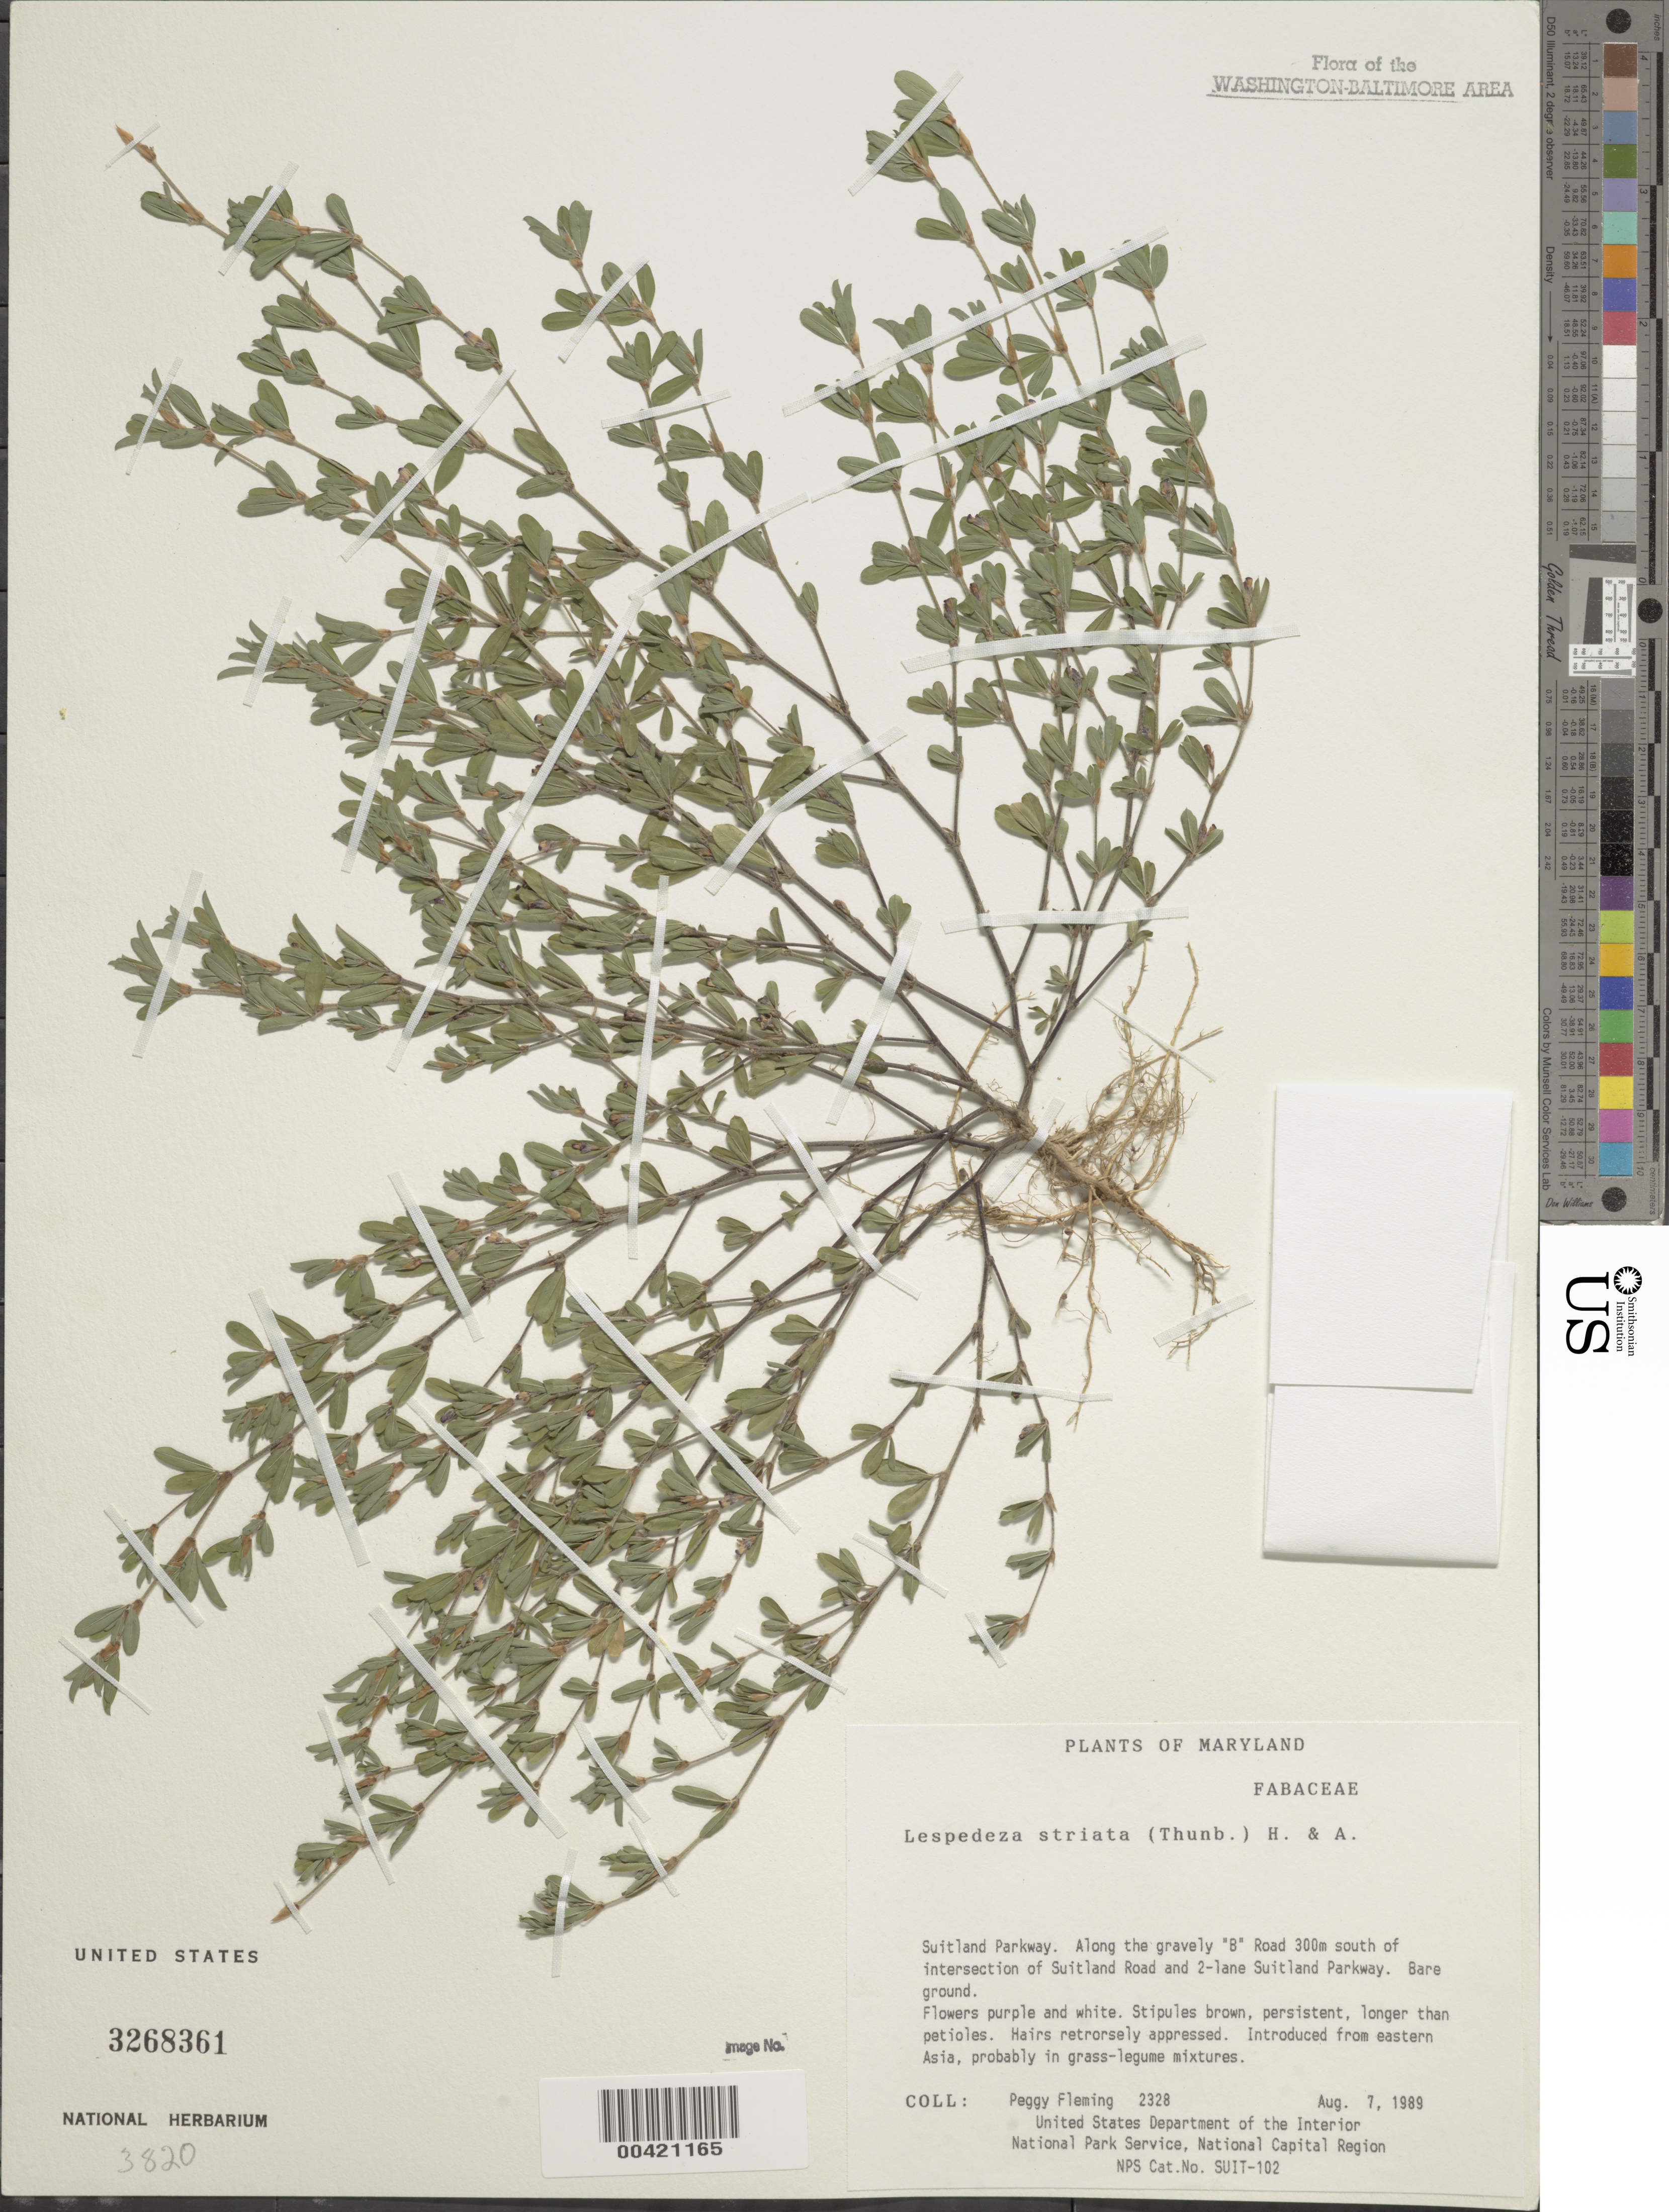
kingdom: Plantae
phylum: Tracheophyta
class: Magnoliopsida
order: Fabales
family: Fabaceae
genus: Kummerowia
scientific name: Kummerowia striata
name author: (Thunb.) Schindl.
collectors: P. Fleming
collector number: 2328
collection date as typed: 07 Aug 1989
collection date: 1989-08-07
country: United States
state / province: Maryland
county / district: Prince George's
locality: Suitland Parkway, S of intersection of Suitland road and Suitland Parkway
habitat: Bare ground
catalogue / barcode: US 3268361